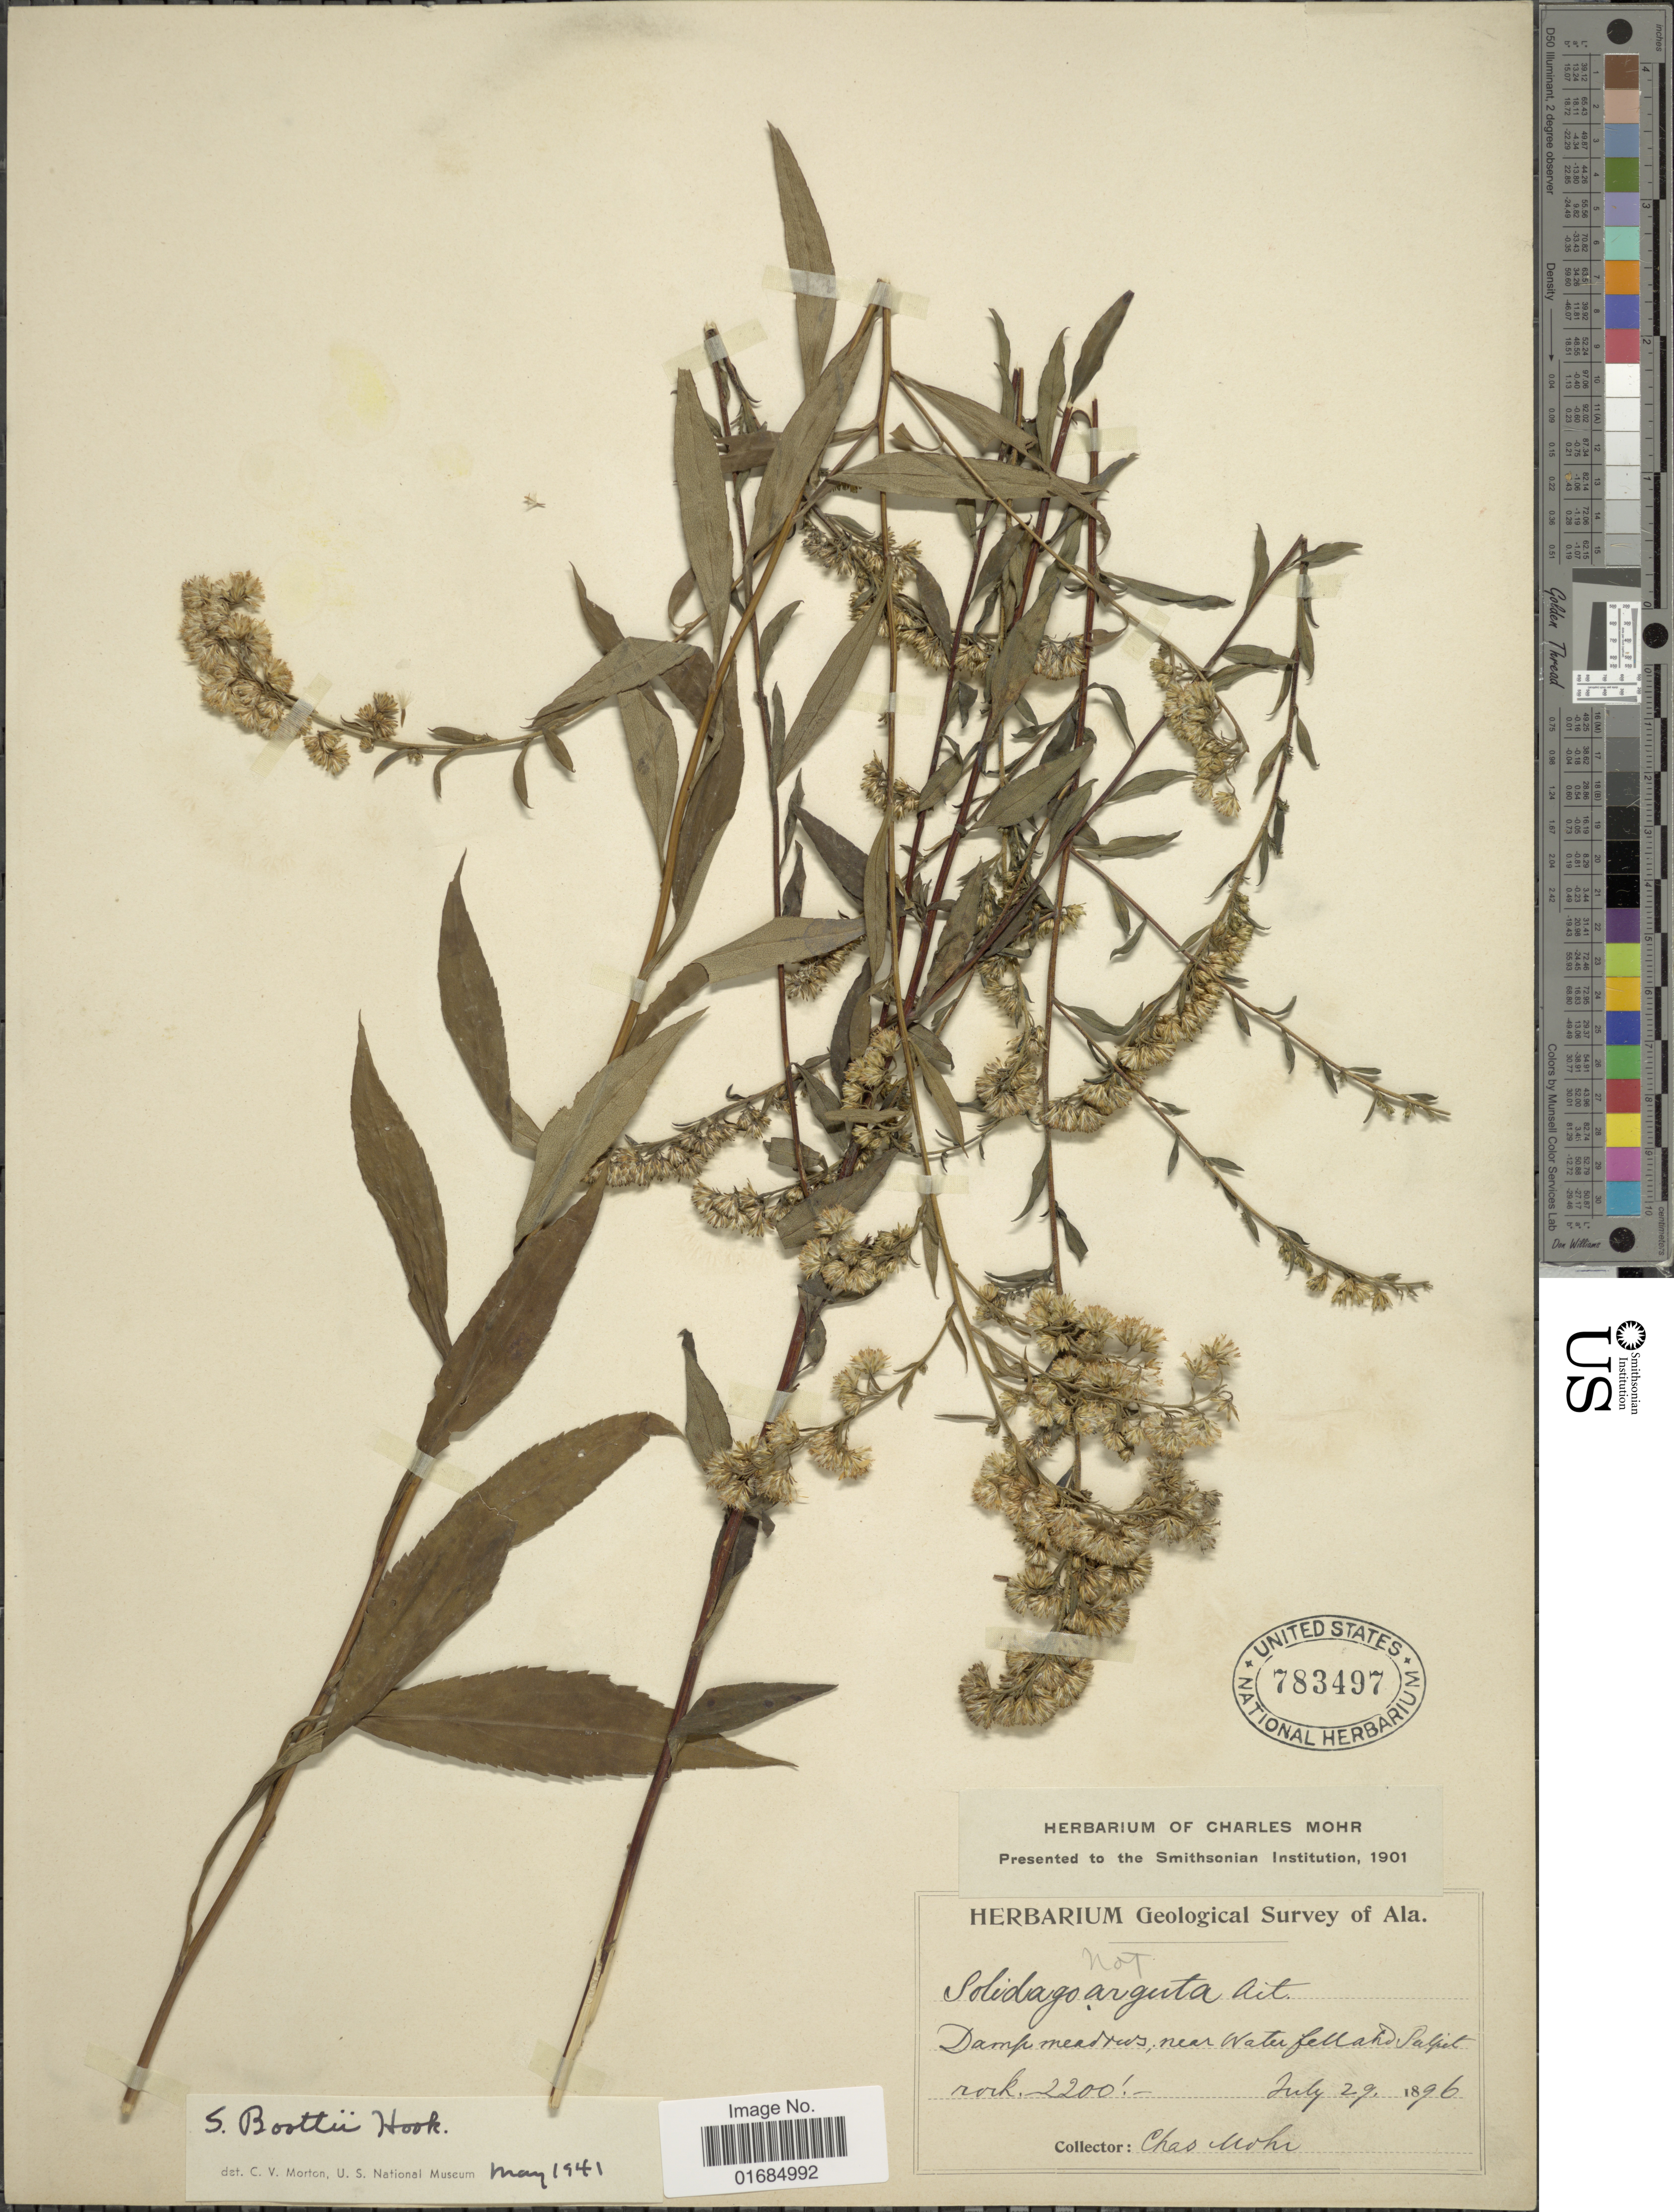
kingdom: Plantae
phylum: Tracheophyta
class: Magnoliopsida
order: Asterales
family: Asteraceae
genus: Solidago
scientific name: Solidago boottii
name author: Hook.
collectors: Mohr, C. T. (herbarium)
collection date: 1896-07-29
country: United States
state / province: Alabama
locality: Damp meadows near water fellas.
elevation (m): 671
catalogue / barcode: US 783497